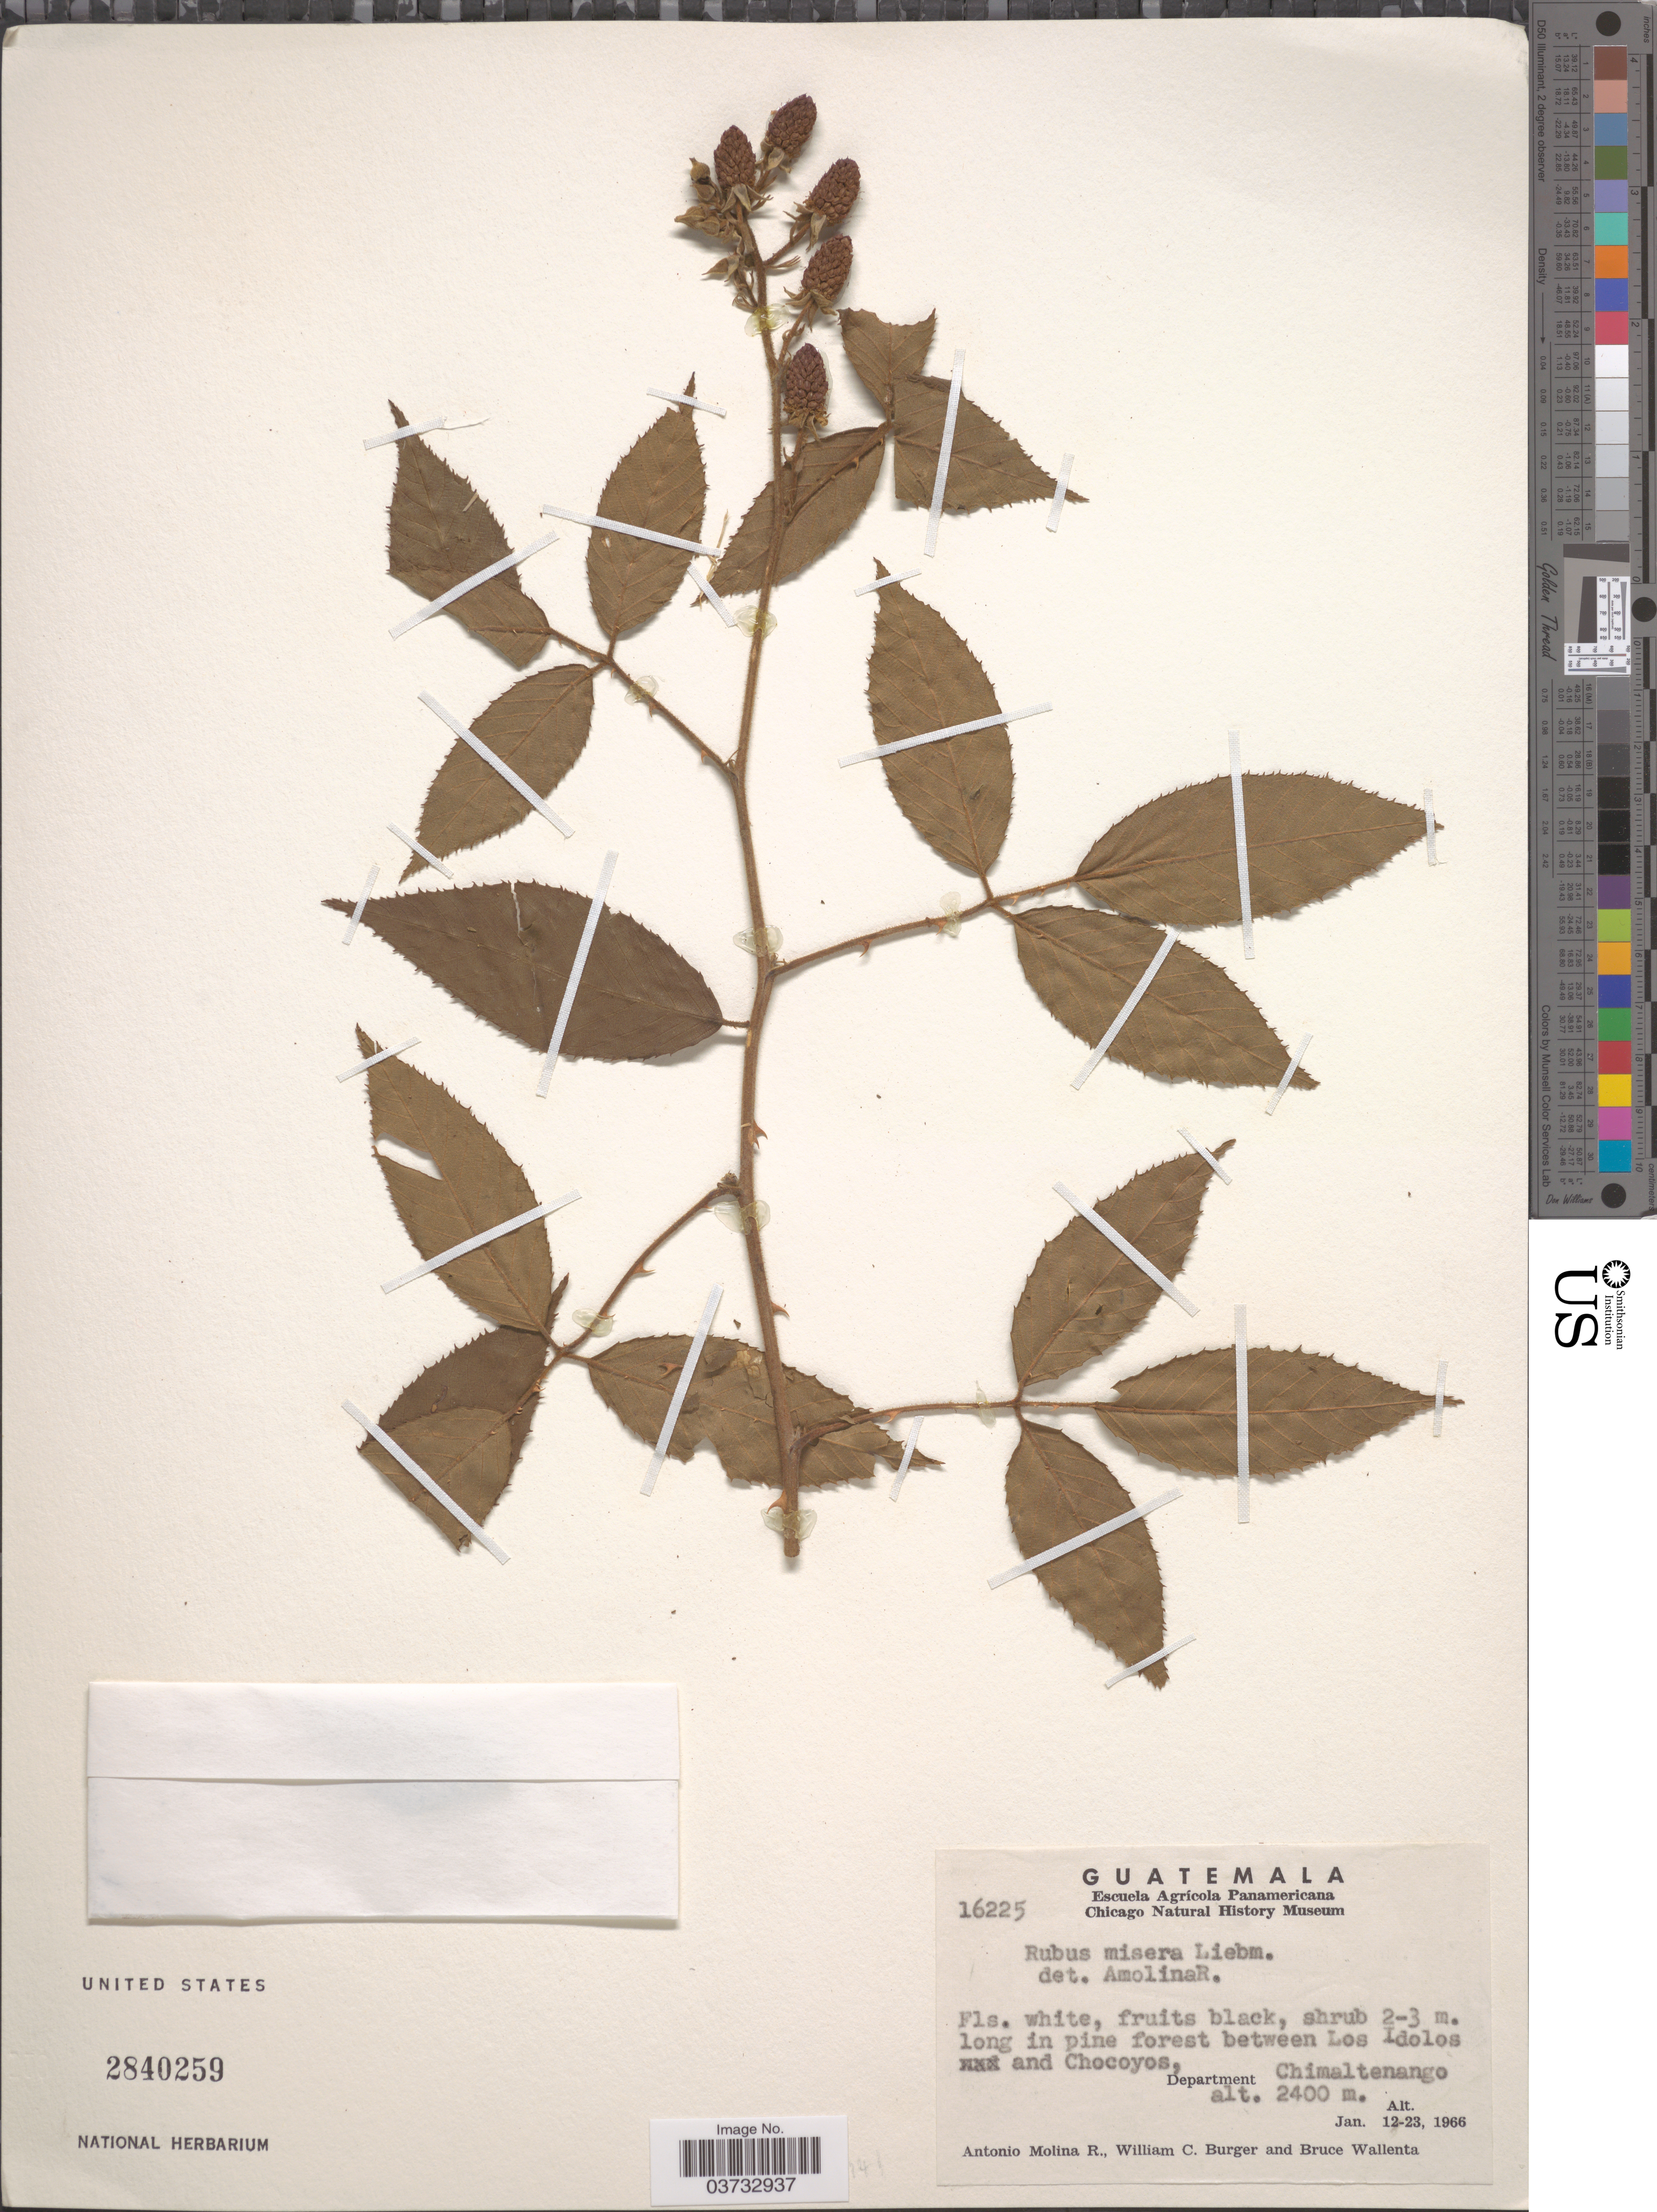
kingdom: Plantae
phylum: Tracheophyta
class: Magnoliopsida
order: Rosales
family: Rosaceae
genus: Rubus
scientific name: Rubus miser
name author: Liebm.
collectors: A. Molina R., W. Burger & B. Wallenta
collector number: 16225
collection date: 1966-01-12/1966-01-23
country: Guatemala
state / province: Chimaltenango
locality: In pine forest between Los Idolos and Chocoyos, Department Chimaltenango.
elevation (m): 2400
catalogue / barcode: US 2840259